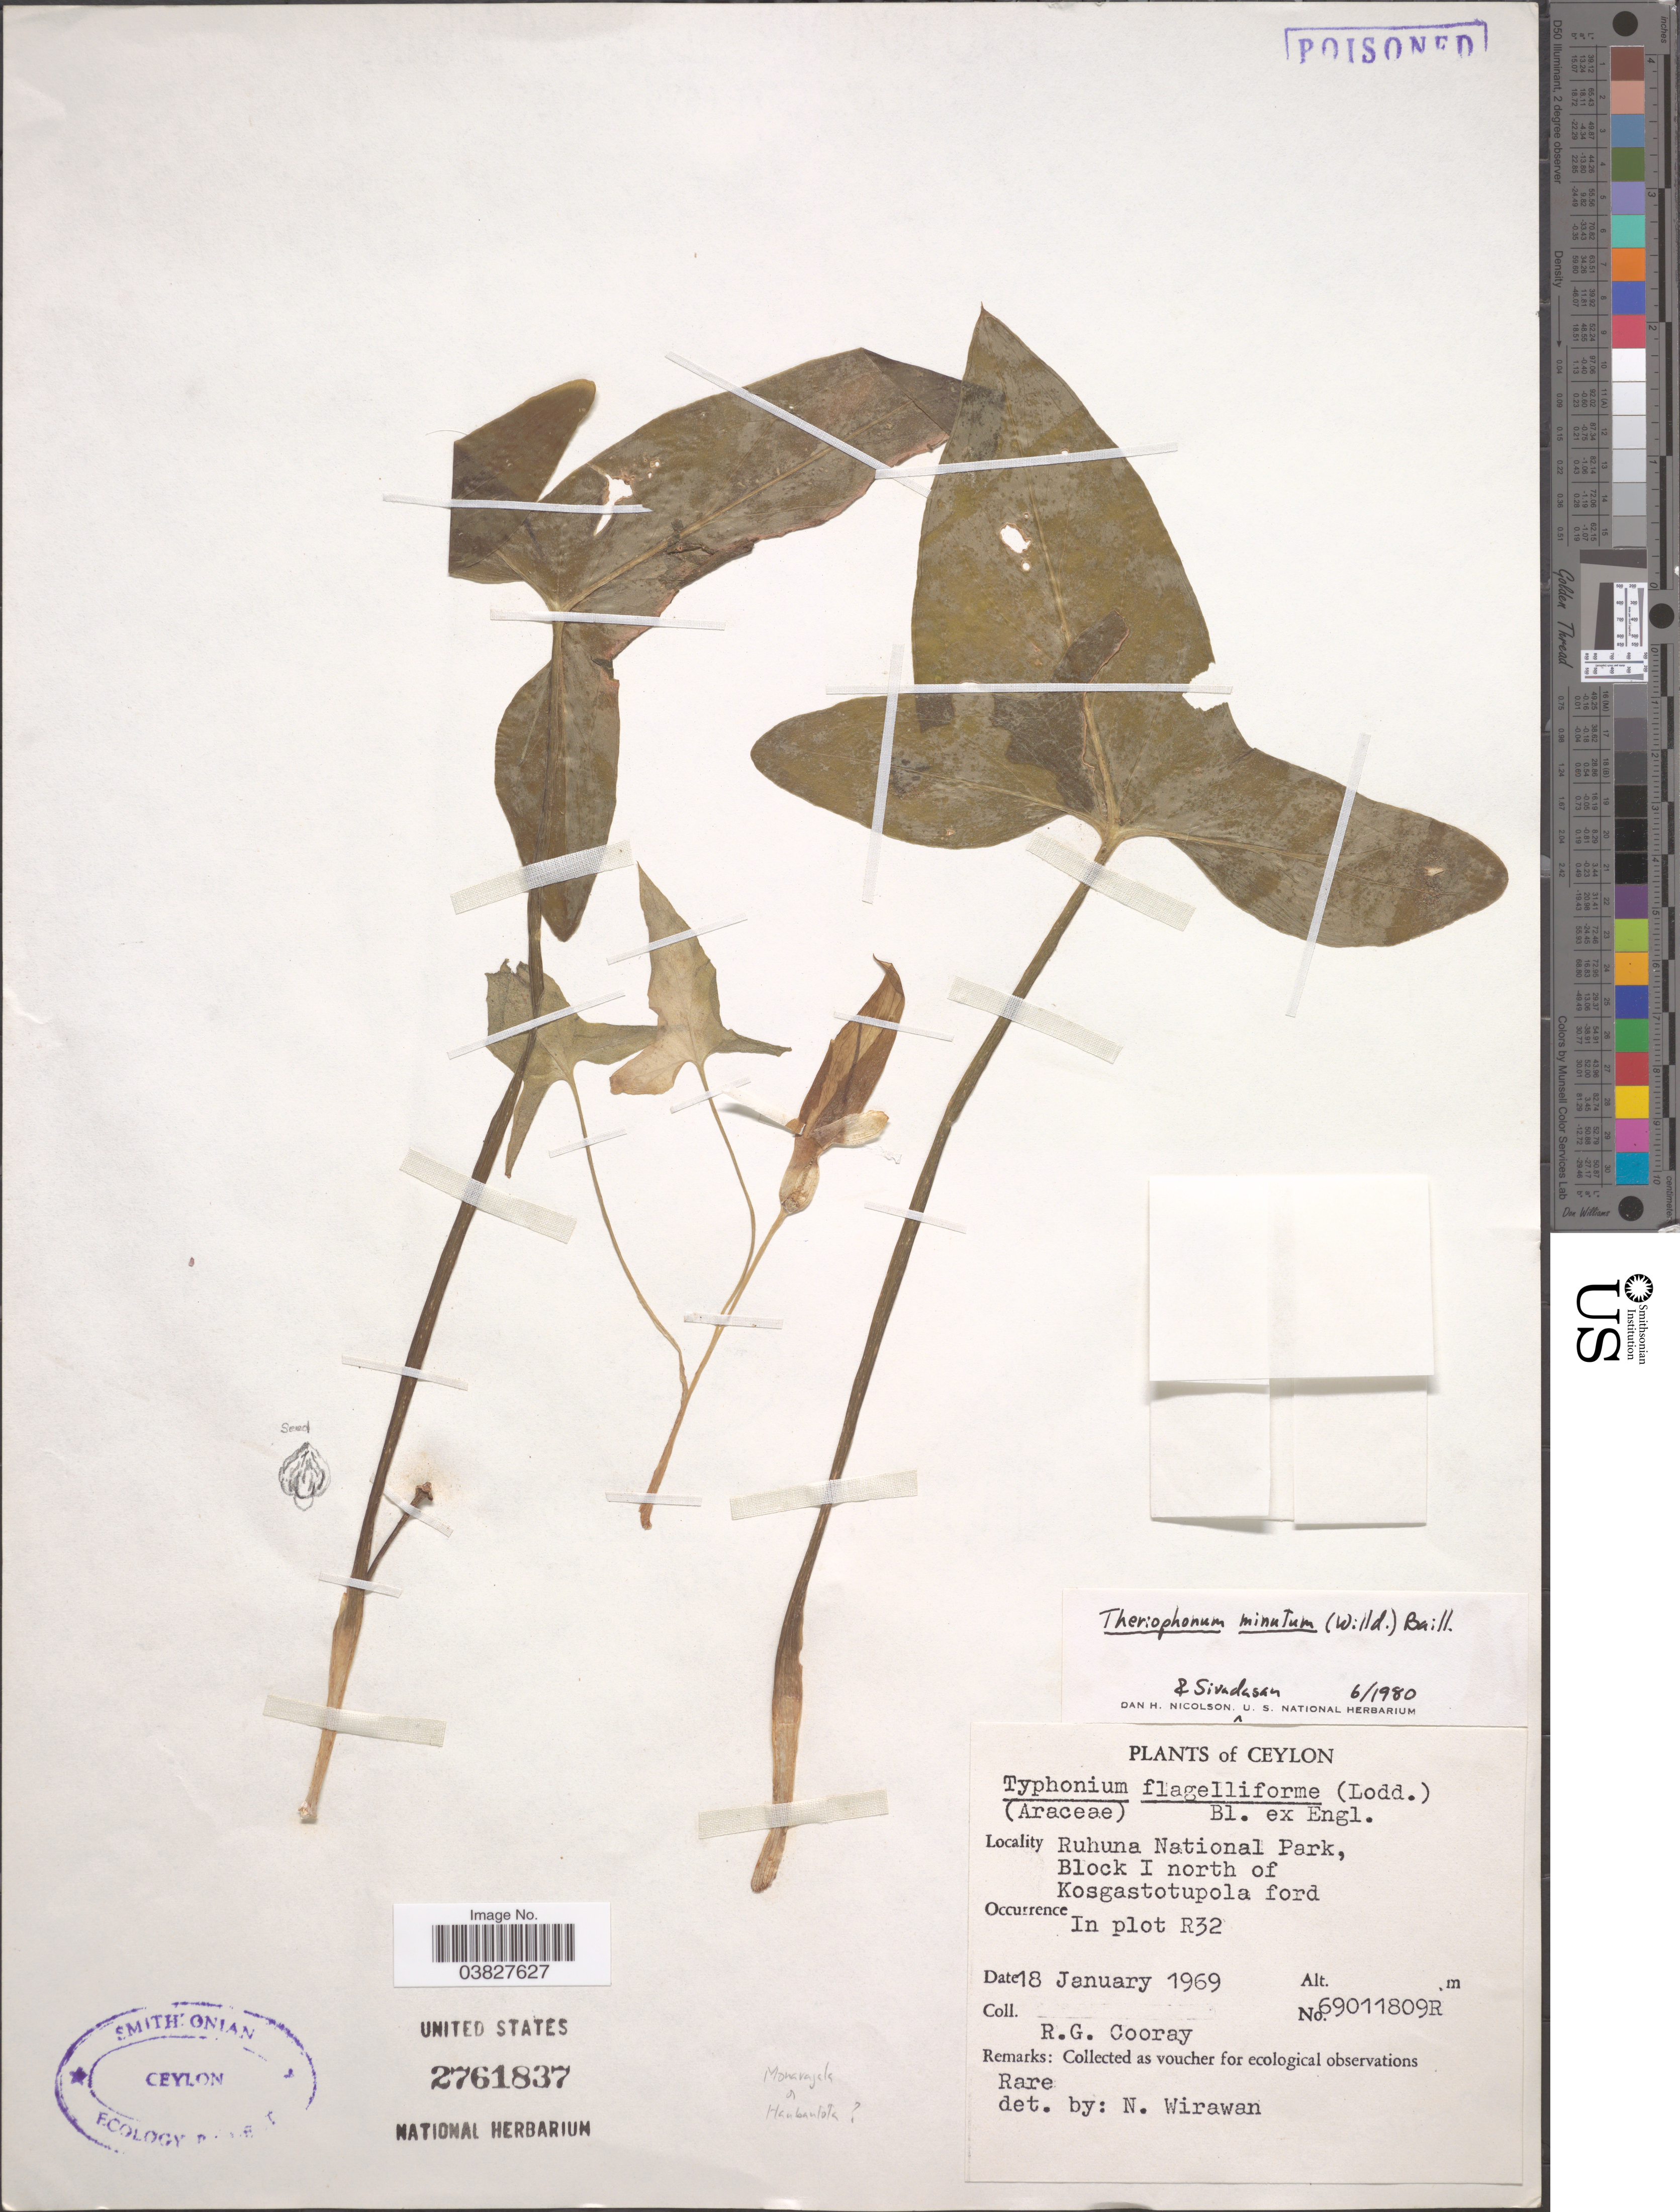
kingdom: Plantae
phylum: Tracheophyta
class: Liliopsida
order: Alismatales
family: Araceae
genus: Theriophonum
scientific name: Theriophonum minutum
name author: (Willd.) Baill.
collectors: R. Cooray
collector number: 69011809R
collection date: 1969-01-18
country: Sri Lanka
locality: Ceylon. Ruhuna National Park, Block I north of Kosgastotupola road. In plot R32.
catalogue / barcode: US 2761837